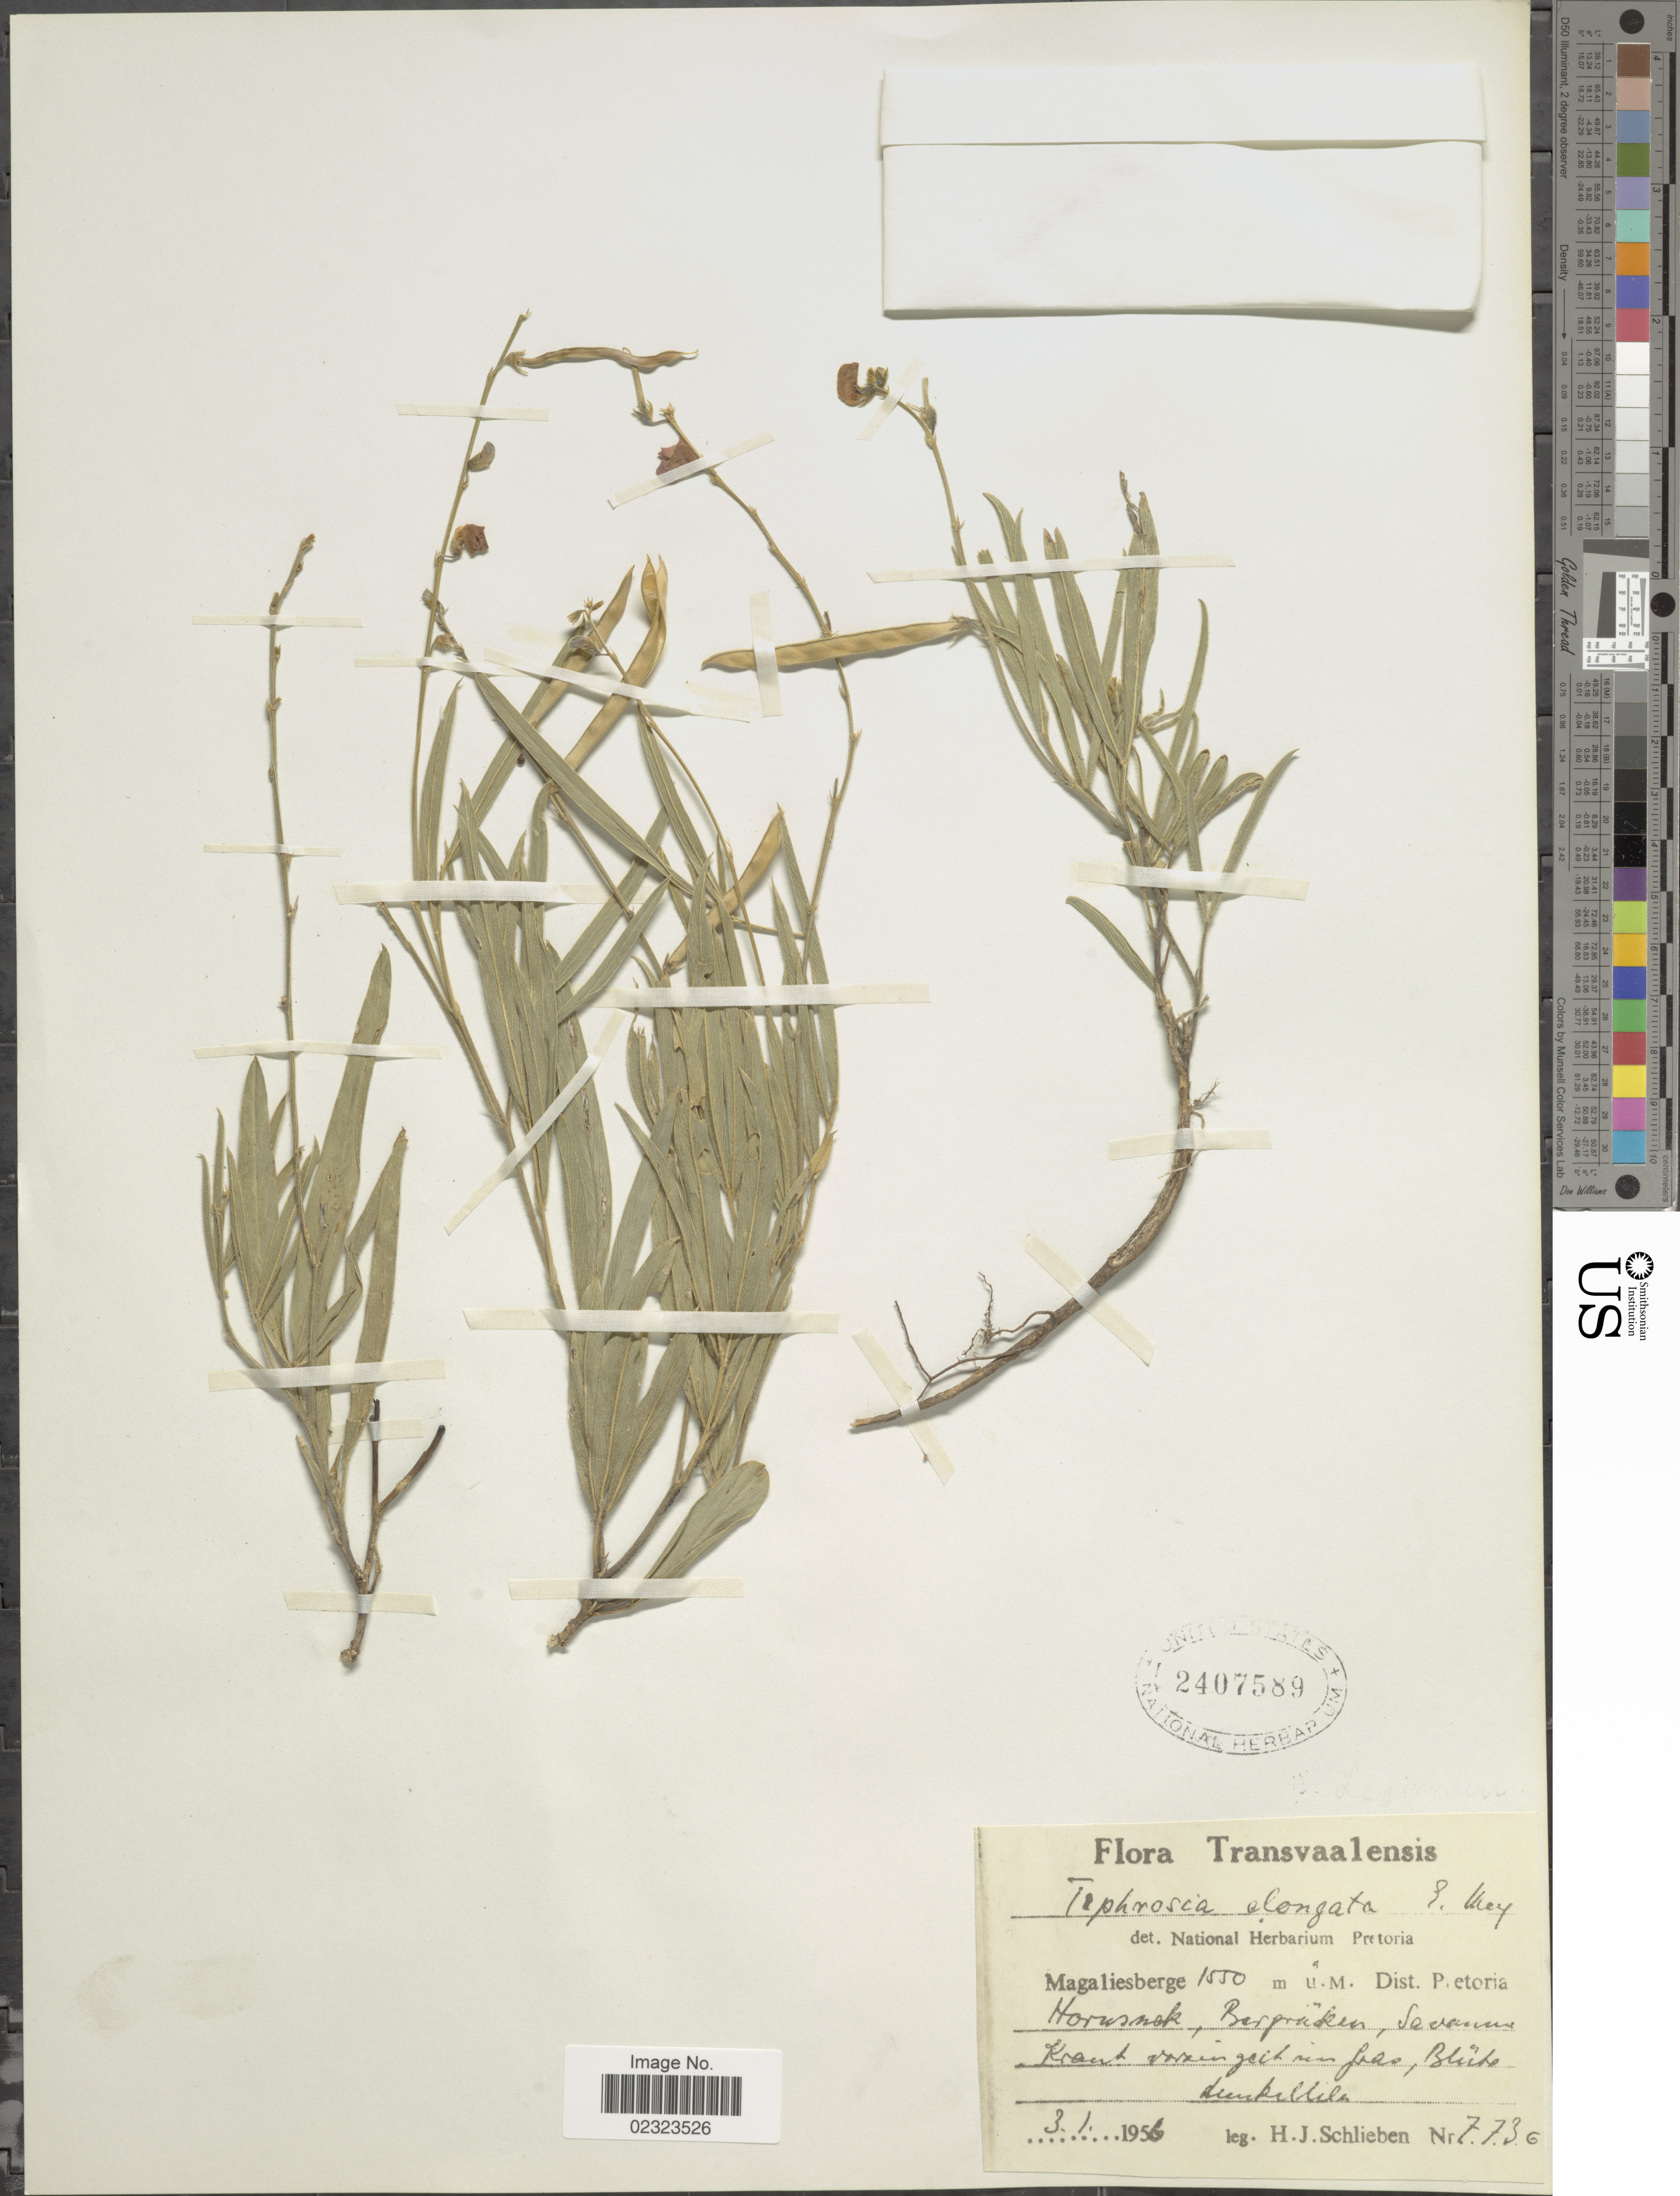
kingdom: Plantae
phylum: Tracheophyta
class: Magnoliopsida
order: Fabales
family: Fabaceae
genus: Tephrosia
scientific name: Tephrosia elongata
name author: E. Mey.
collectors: H. J. Schlieben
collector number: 7736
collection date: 1956-01-03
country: South Africa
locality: Transvaalensis, Magaliesberge, Dist. Pretoria, Hornsnek, Bergrücken, Savanne kraut vorain geih min frae, Blüte dundellia.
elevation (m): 1550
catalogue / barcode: US 2407589